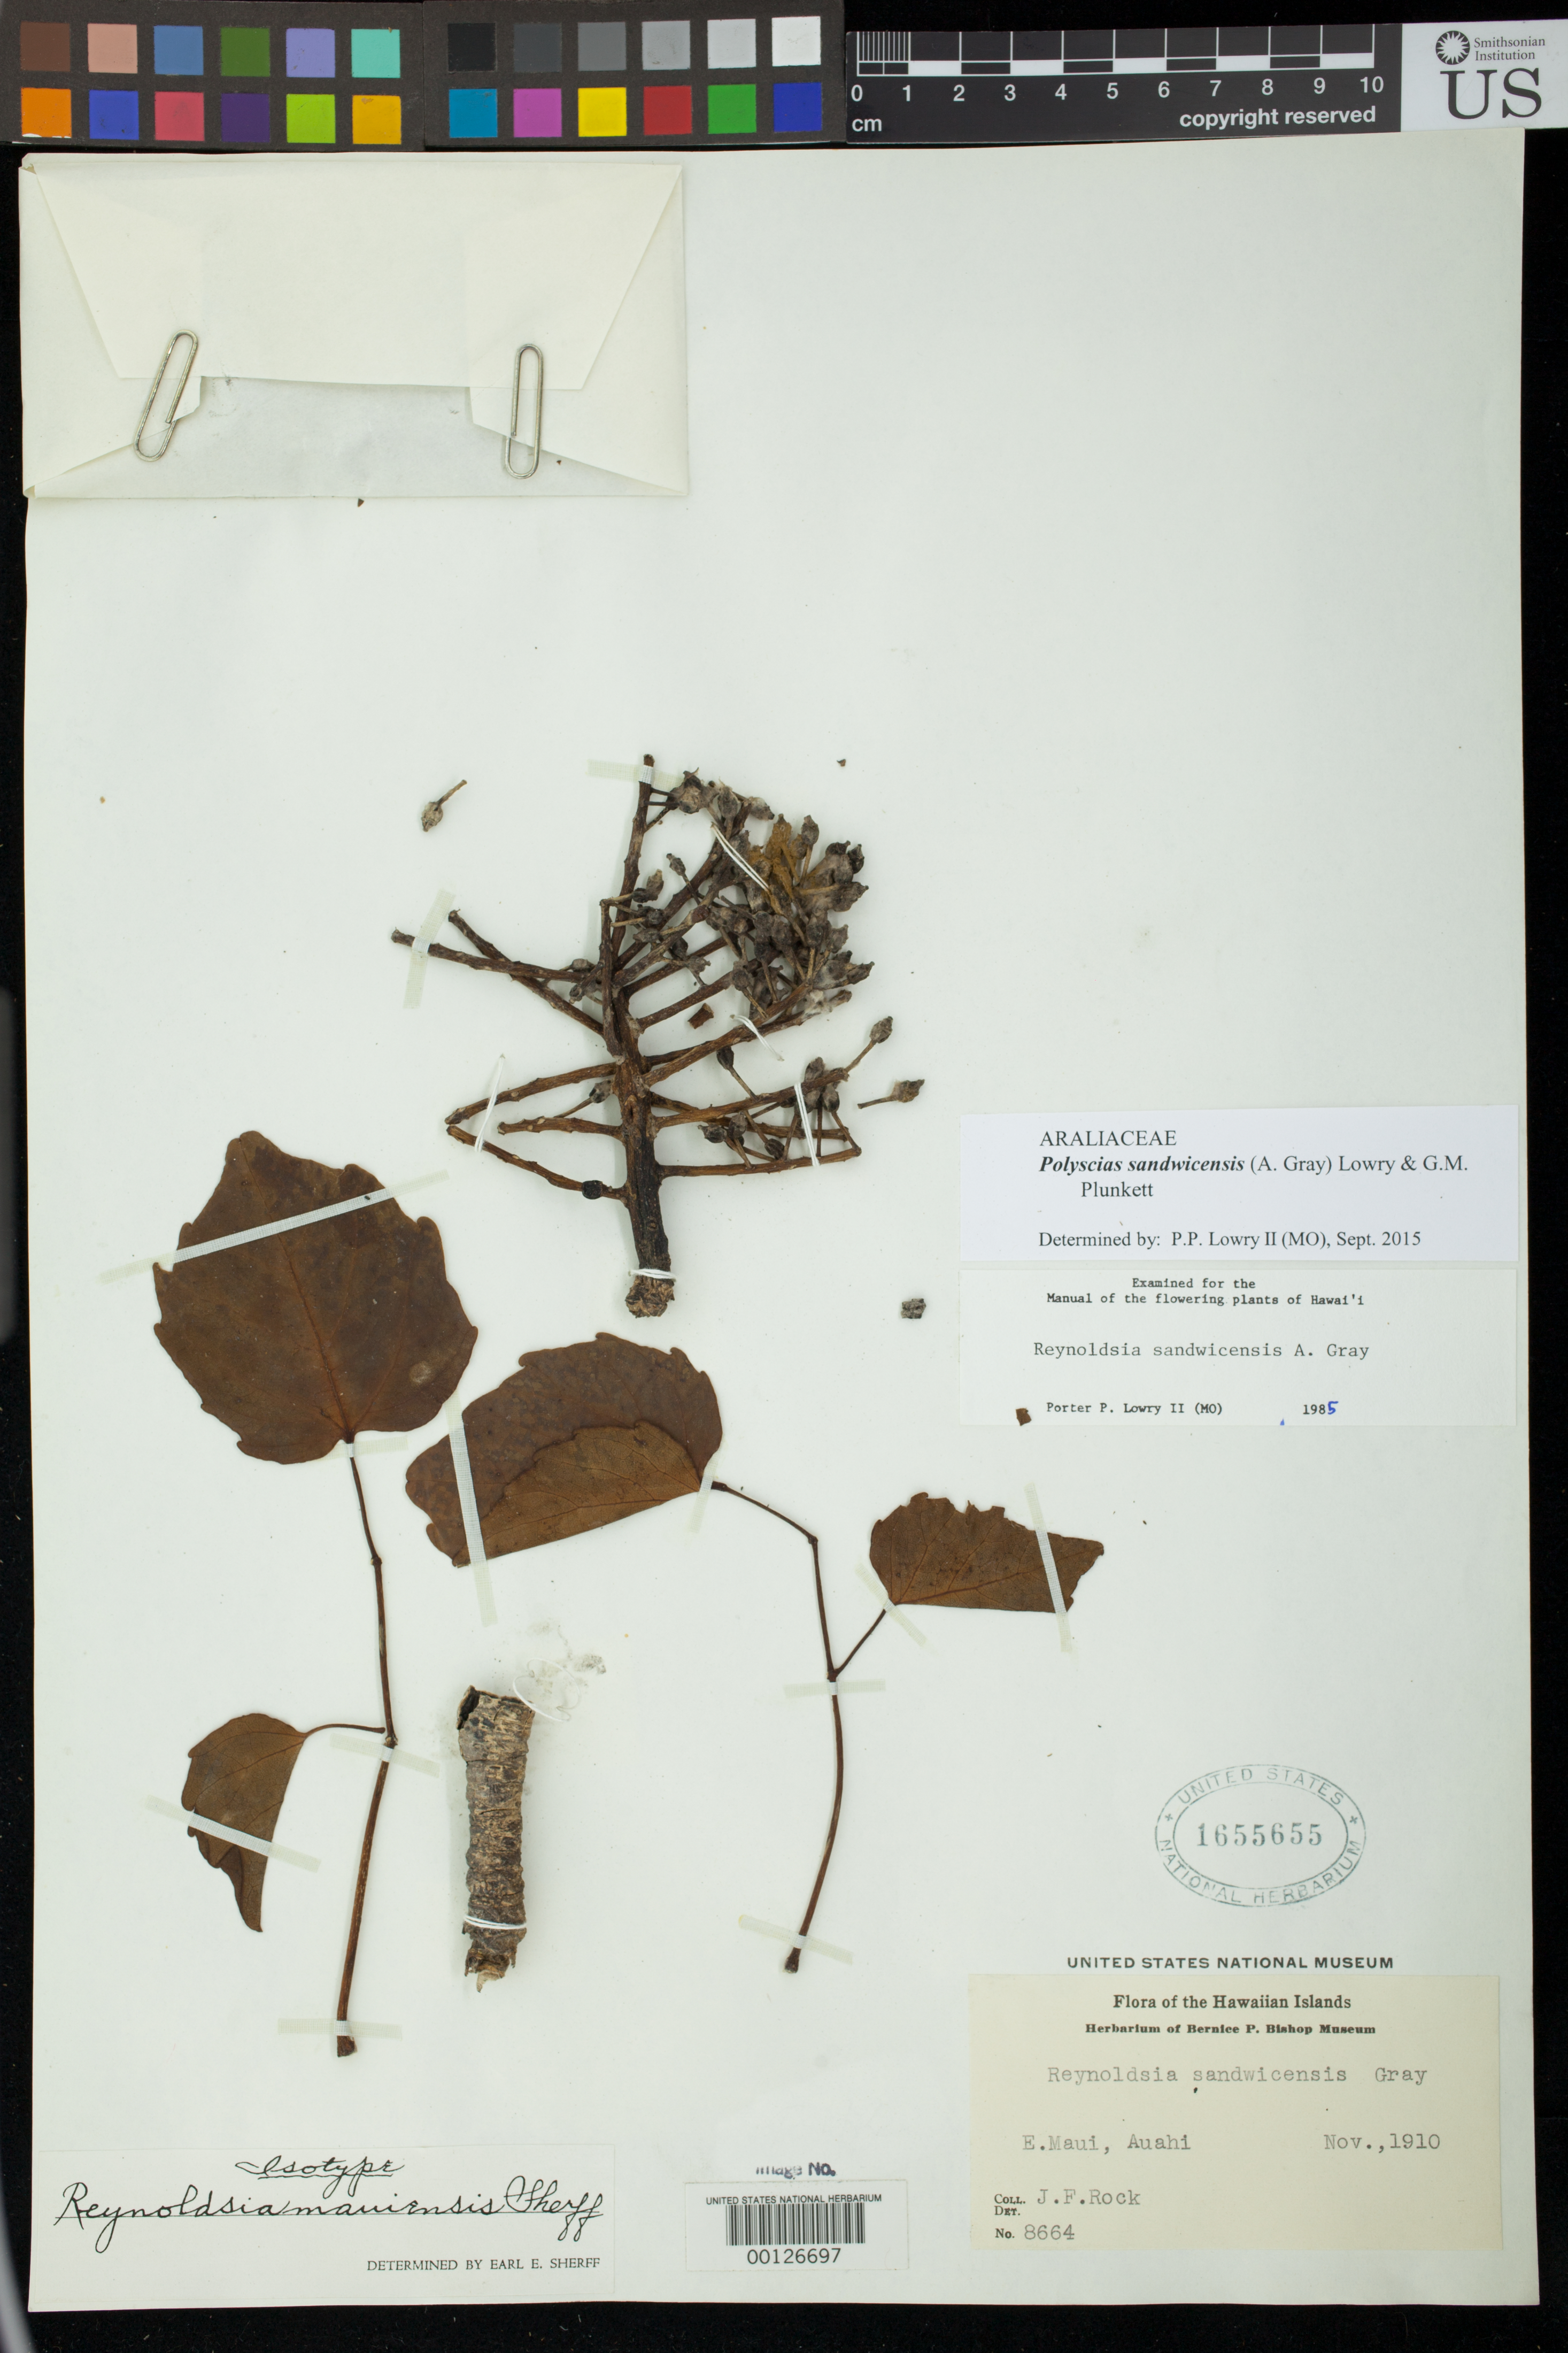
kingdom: Plantae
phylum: Tracheophyta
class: Magnoliopsida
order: Apiales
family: Araliaceae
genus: Reynoldsia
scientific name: Reynoldsia mauiensis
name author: Sherff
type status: Isotype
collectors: J. F. Rock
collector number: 8664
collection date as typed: Nov 1910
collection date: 1910-11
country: United States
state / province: Hawaii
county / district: Maui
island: Maui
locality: E. Maui, Auahi.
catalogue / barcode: US 1655655